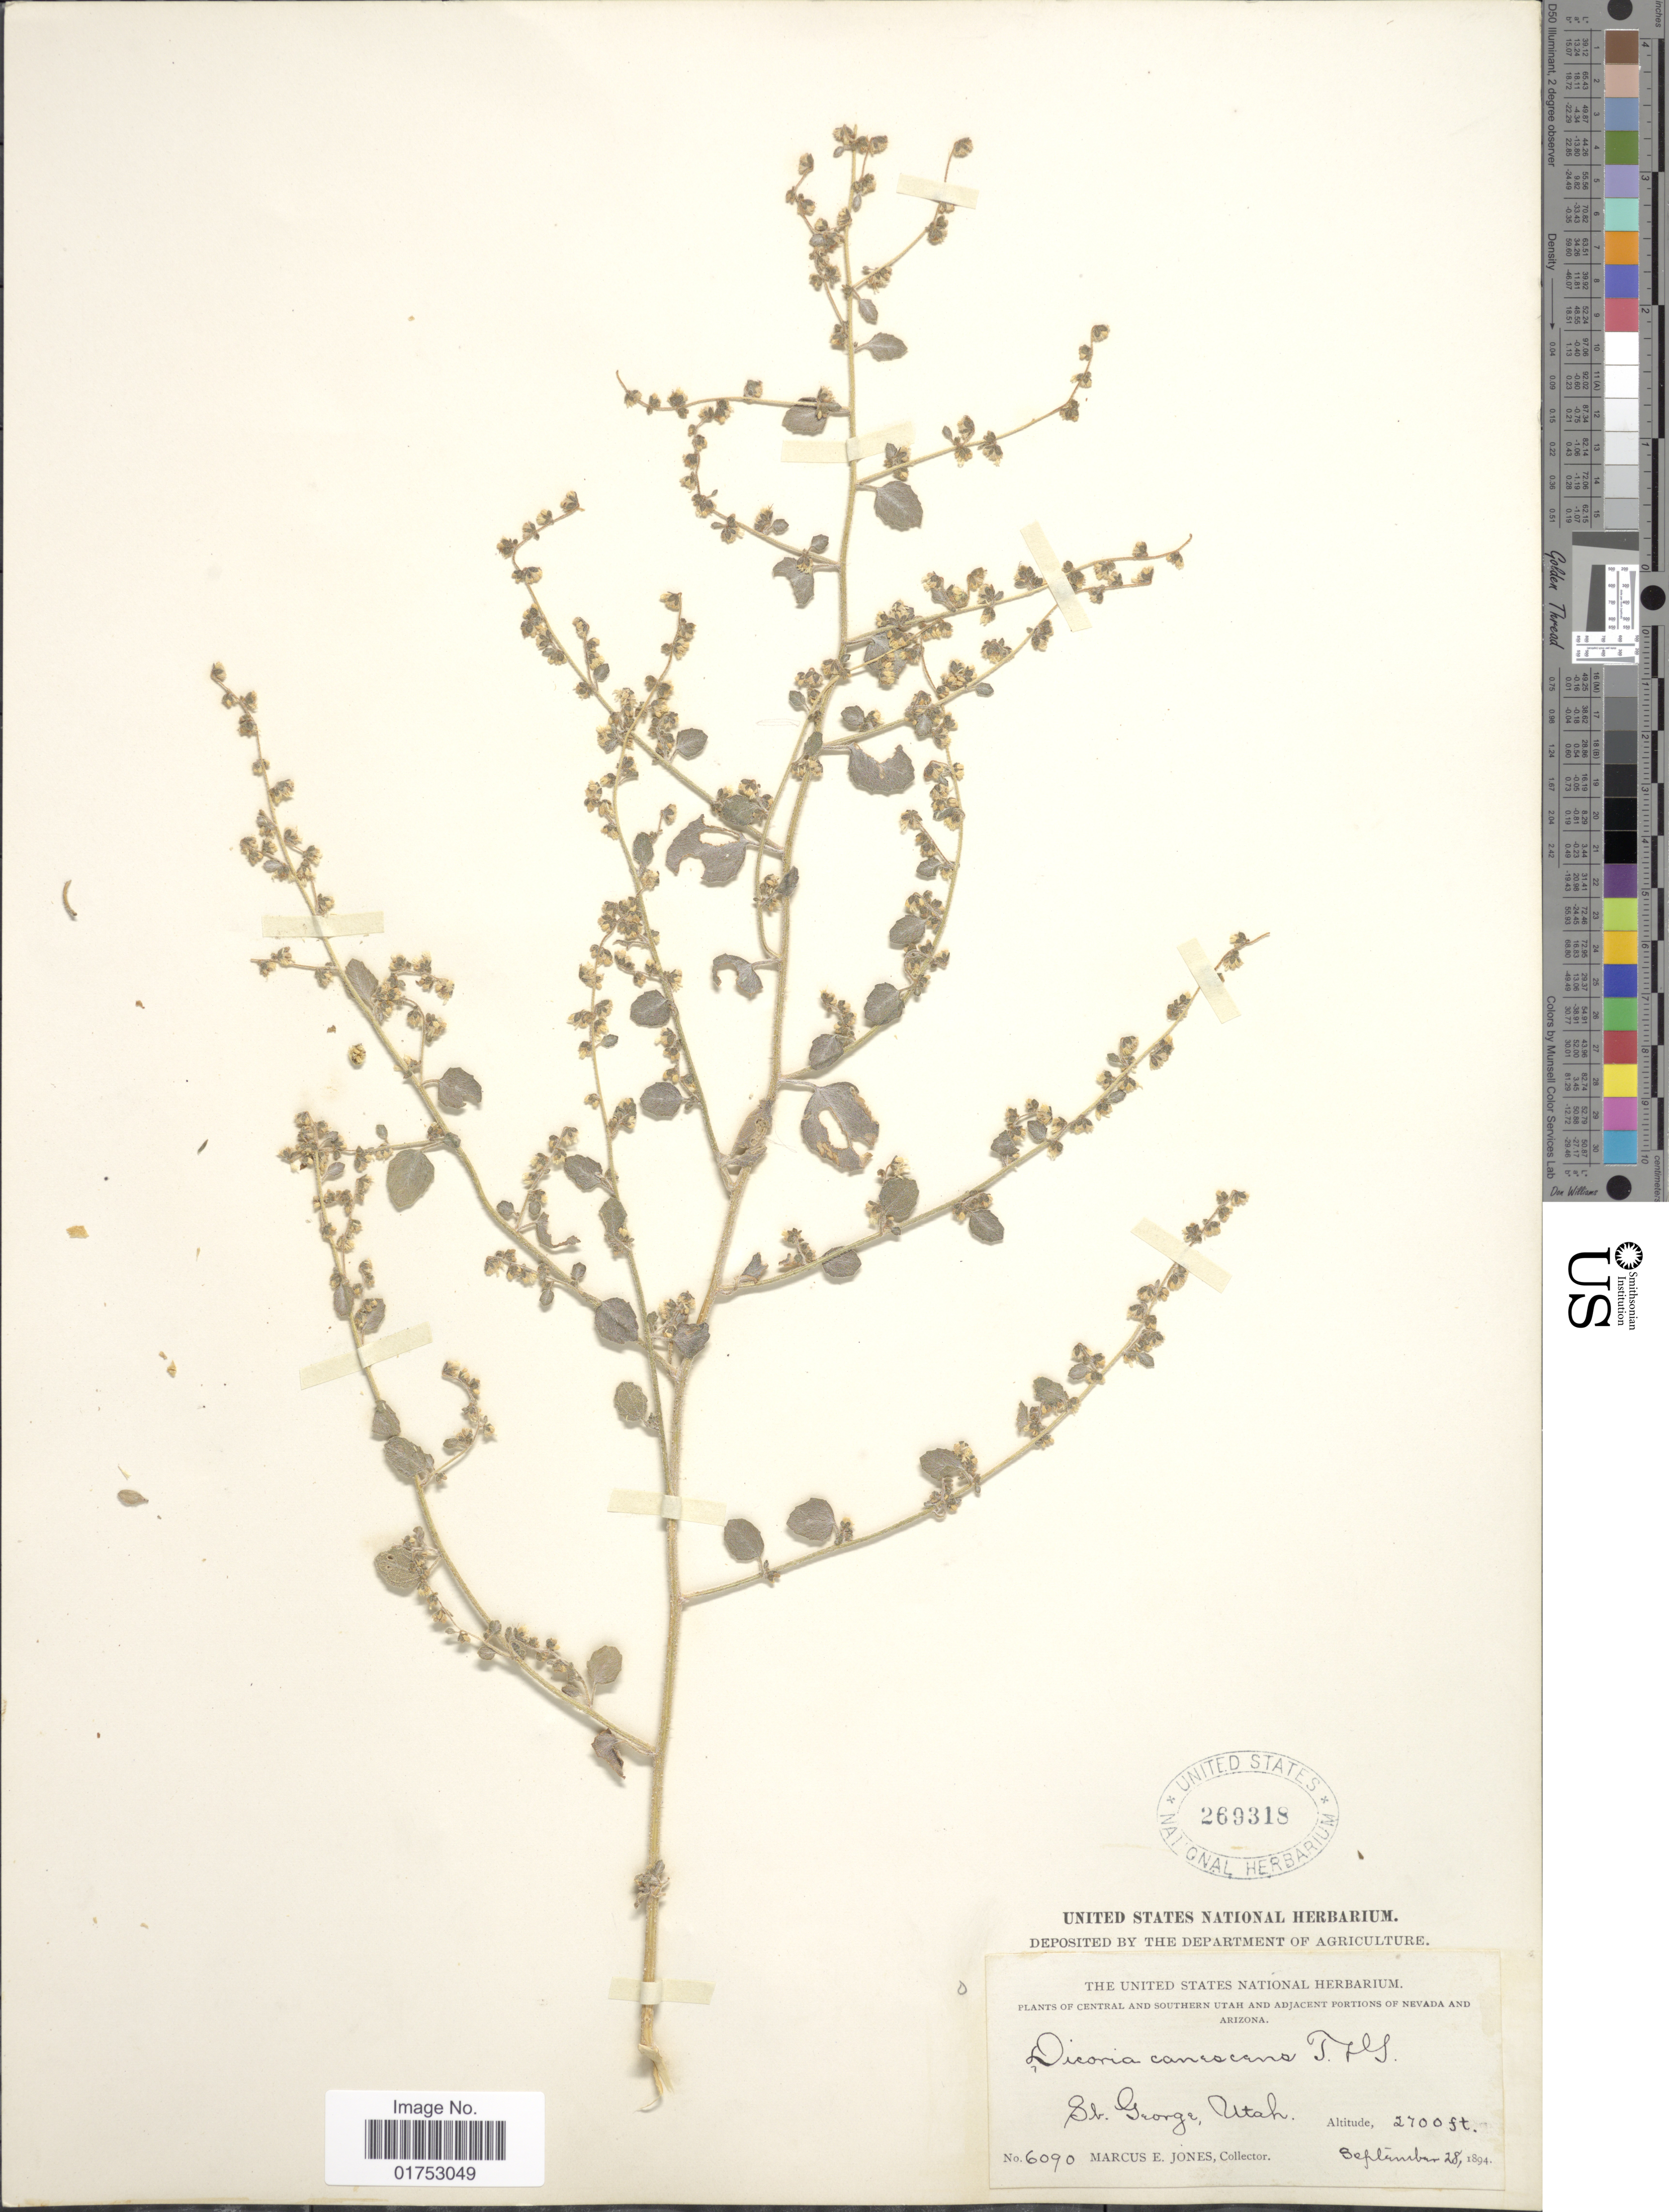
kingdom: Plantae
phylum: Tracheophyta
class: Magnoliopsida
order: Asterales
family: Asteraceae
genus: Dicoria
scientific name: Dicoria canescens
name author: A. Gray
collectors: M. E. Jones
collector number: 6090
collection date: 1894-09-28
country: United States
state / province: Utah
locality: St. George. Central and Southern Utah.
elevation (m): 823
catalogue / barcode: US 269318